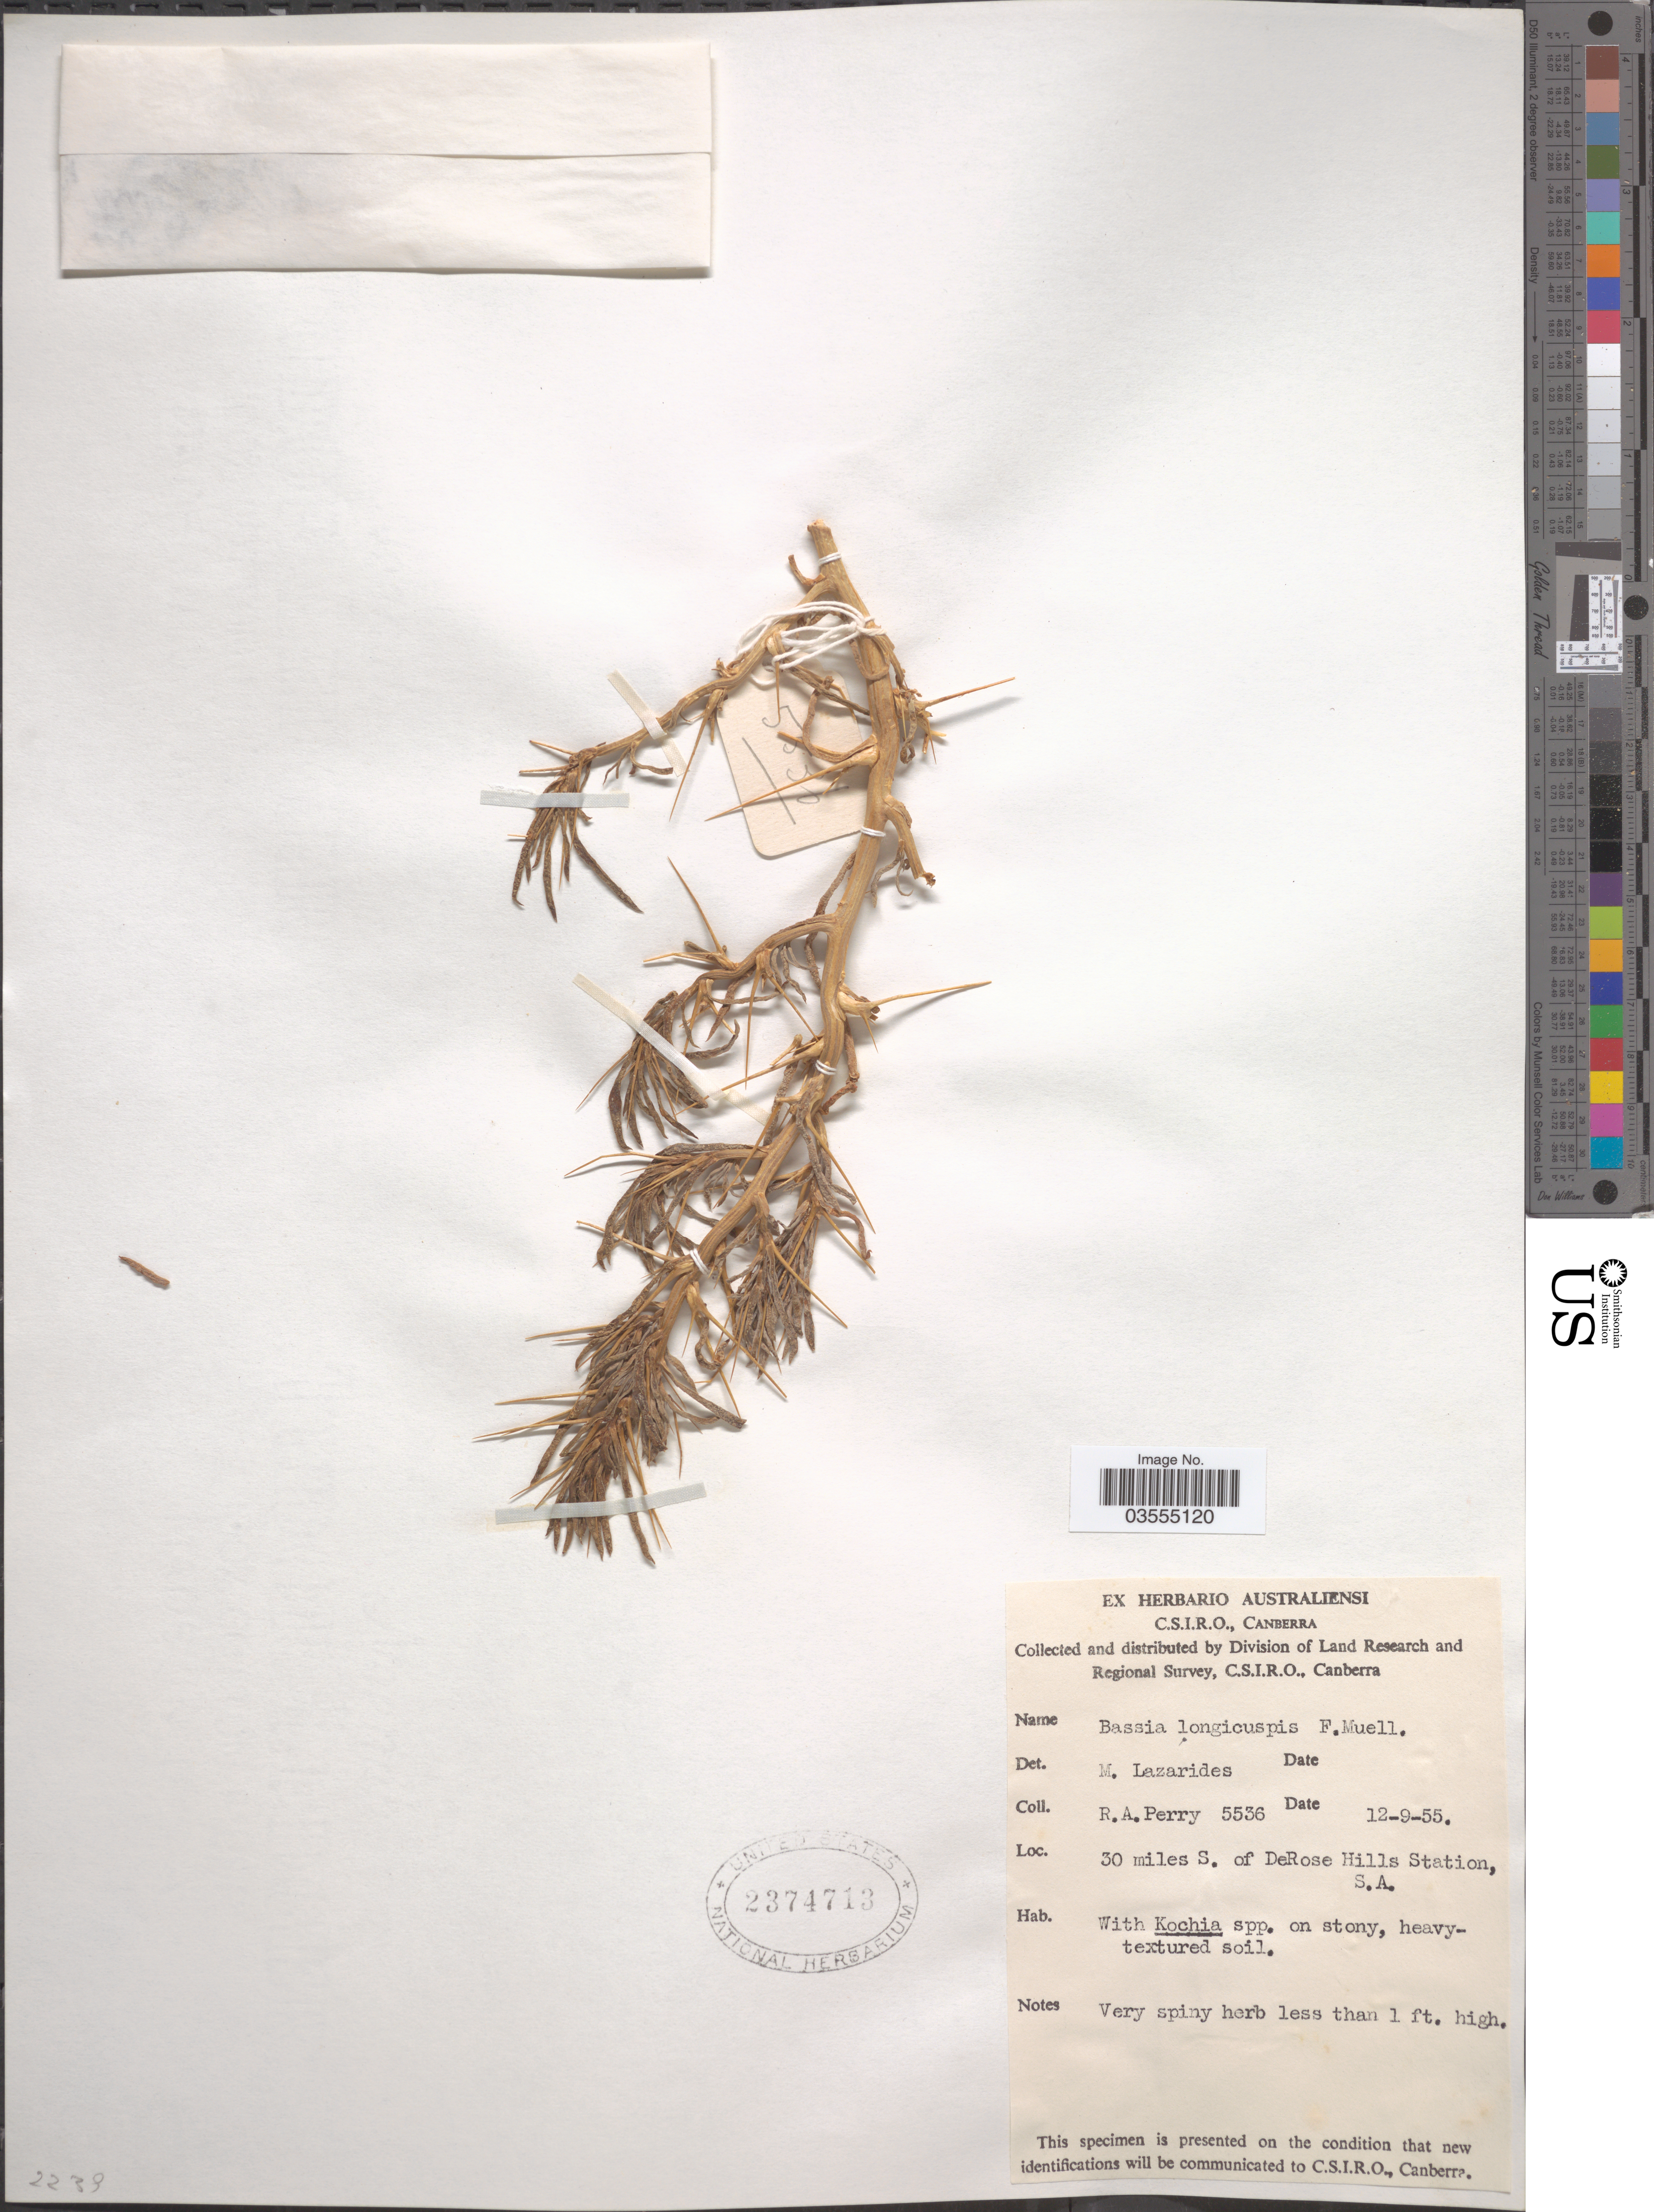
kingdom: Plantae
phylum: Tracheophyta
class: Magnoliopsida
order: Caryophyllales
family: Amaranthaceae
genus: Sclerolaena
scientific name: Sclerolaena longicuspis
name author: (F. Muell.) A.J. Scott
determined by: Ising, E. H.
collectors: Perry, R. A.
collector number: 5536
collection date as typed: Transcribed d/m/y: 12/9/55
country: Australia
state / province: South Australia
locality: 30 miles S. of DeRose Hills Station.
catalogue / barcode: US 2374713